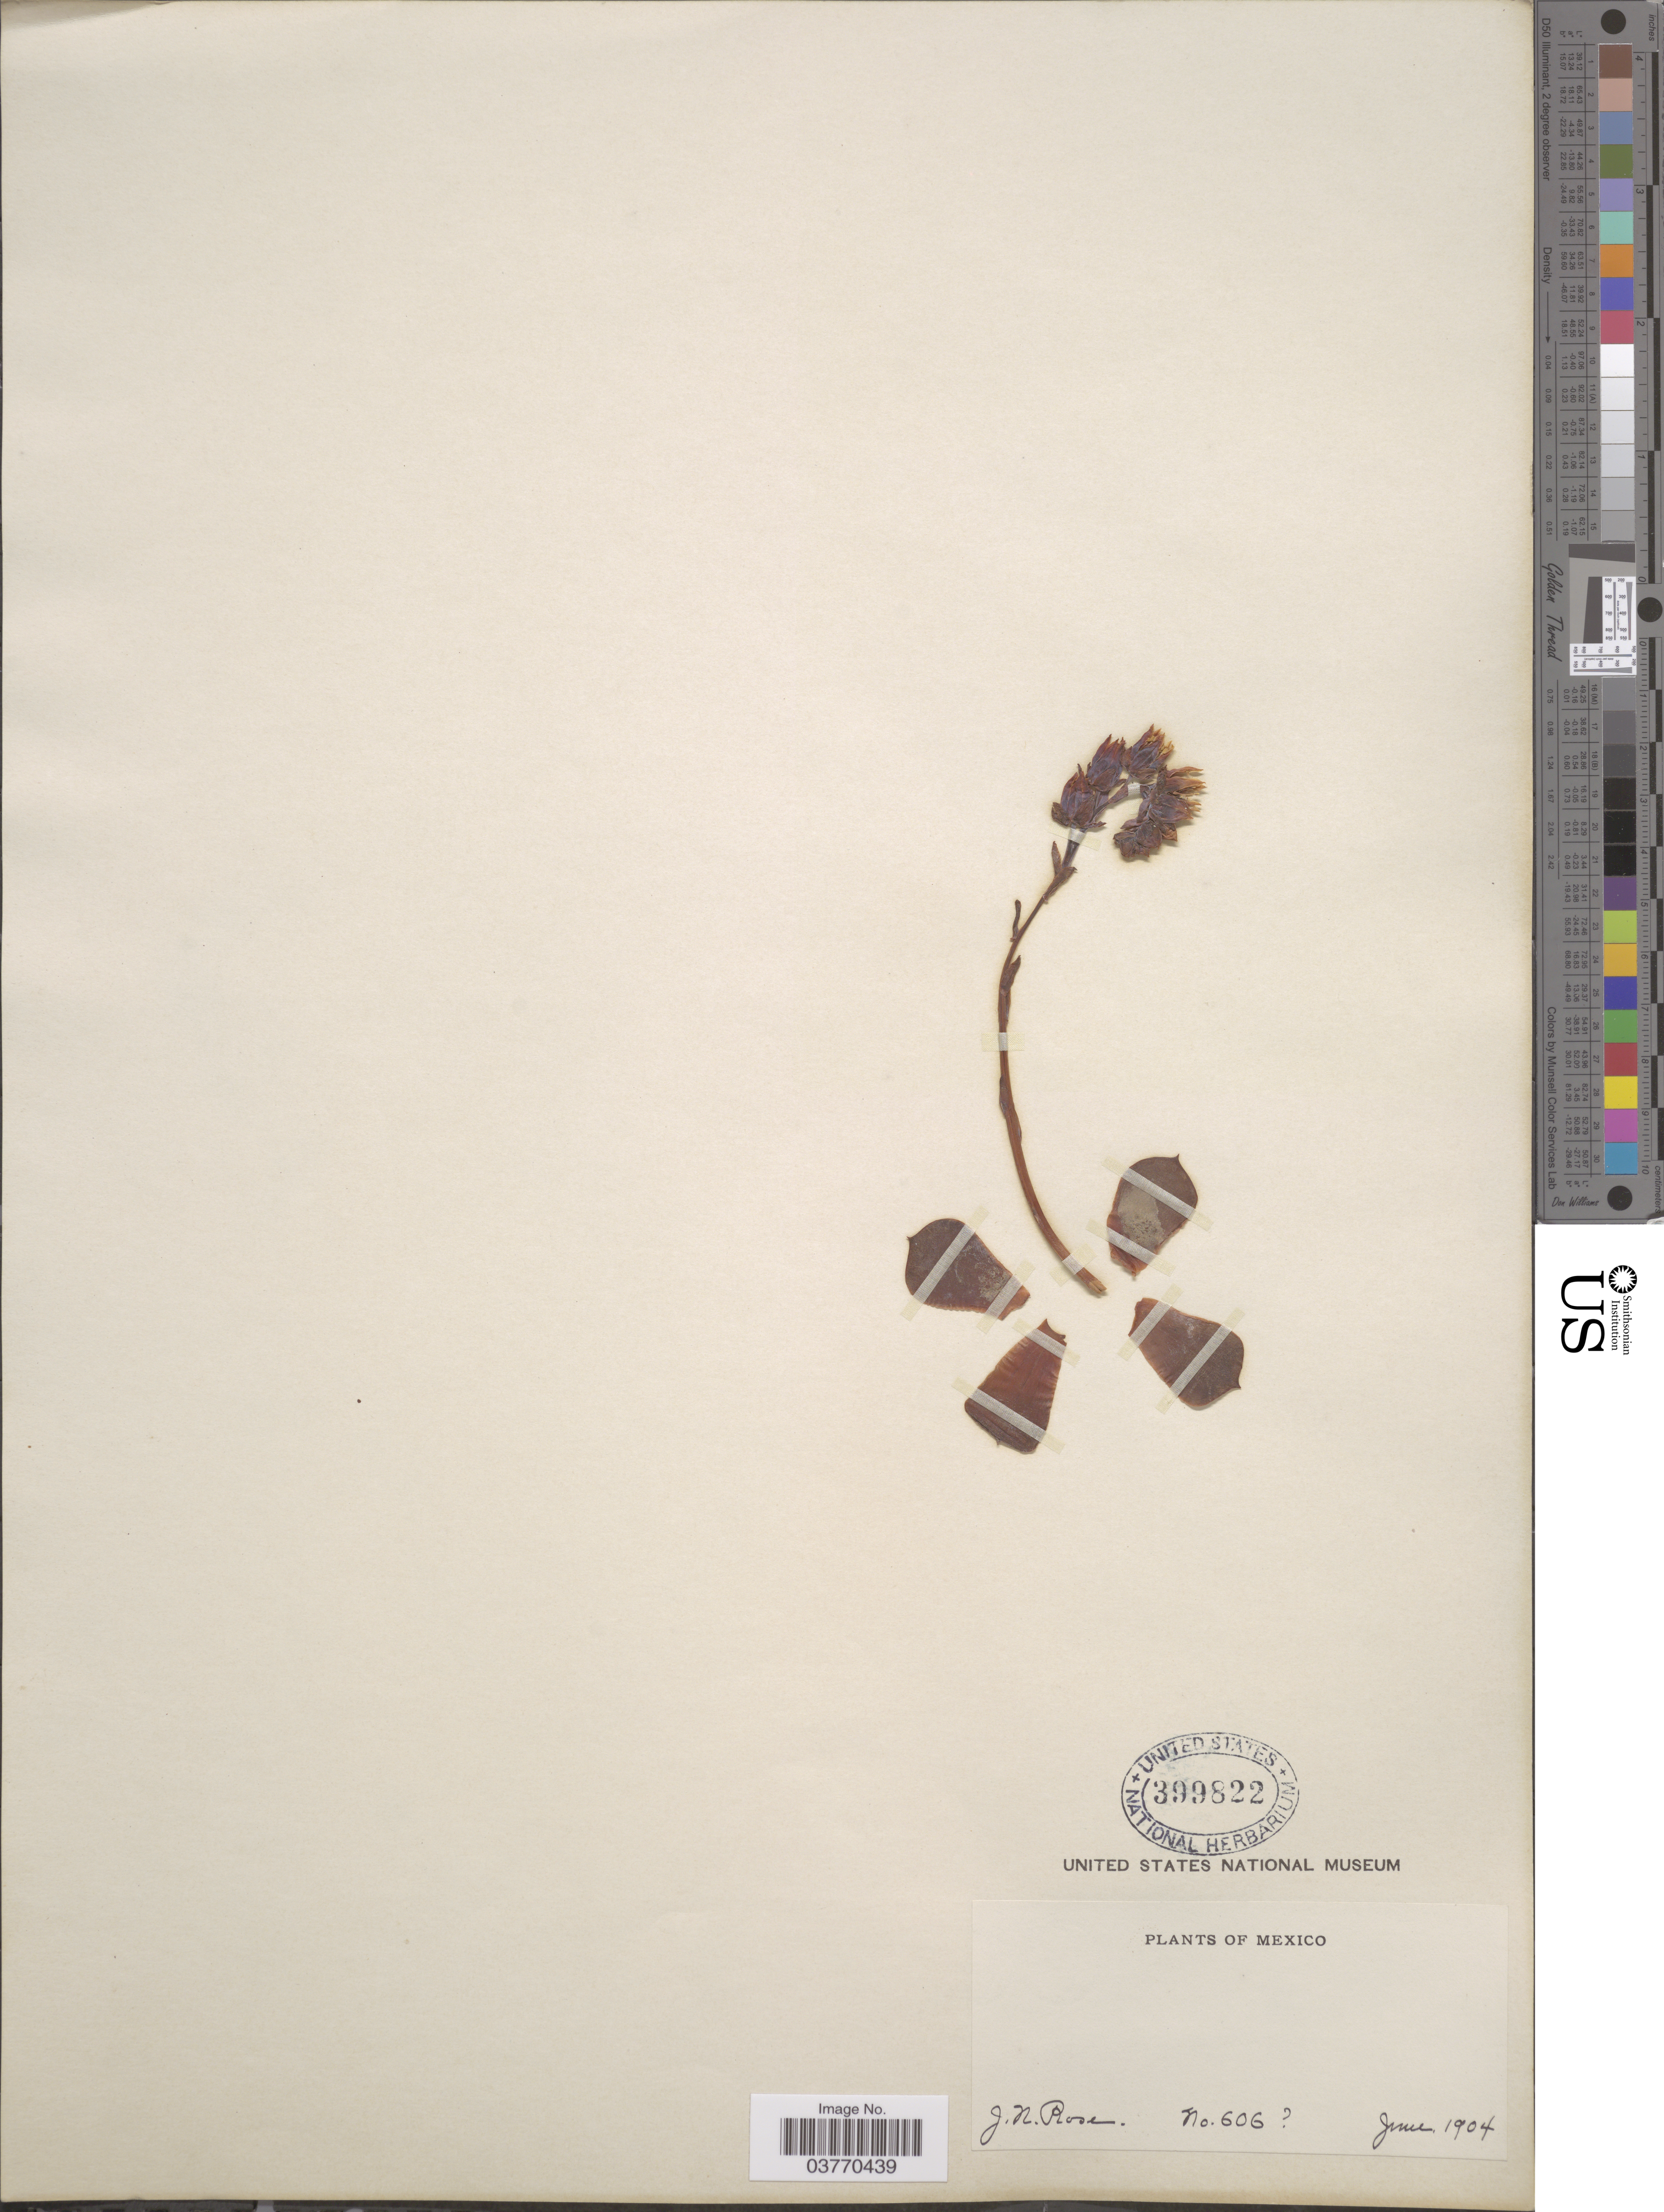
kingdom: Plantae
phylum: Tracheophyta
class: Magnoliopsida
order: Saxifragales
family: Crassulaceae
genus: Echeveria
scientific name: Echeveria pumila var. pumila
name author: Van Houtte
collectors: J. N. Rose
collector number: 606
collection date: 1904-06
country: Mexico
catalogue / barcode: US 399822